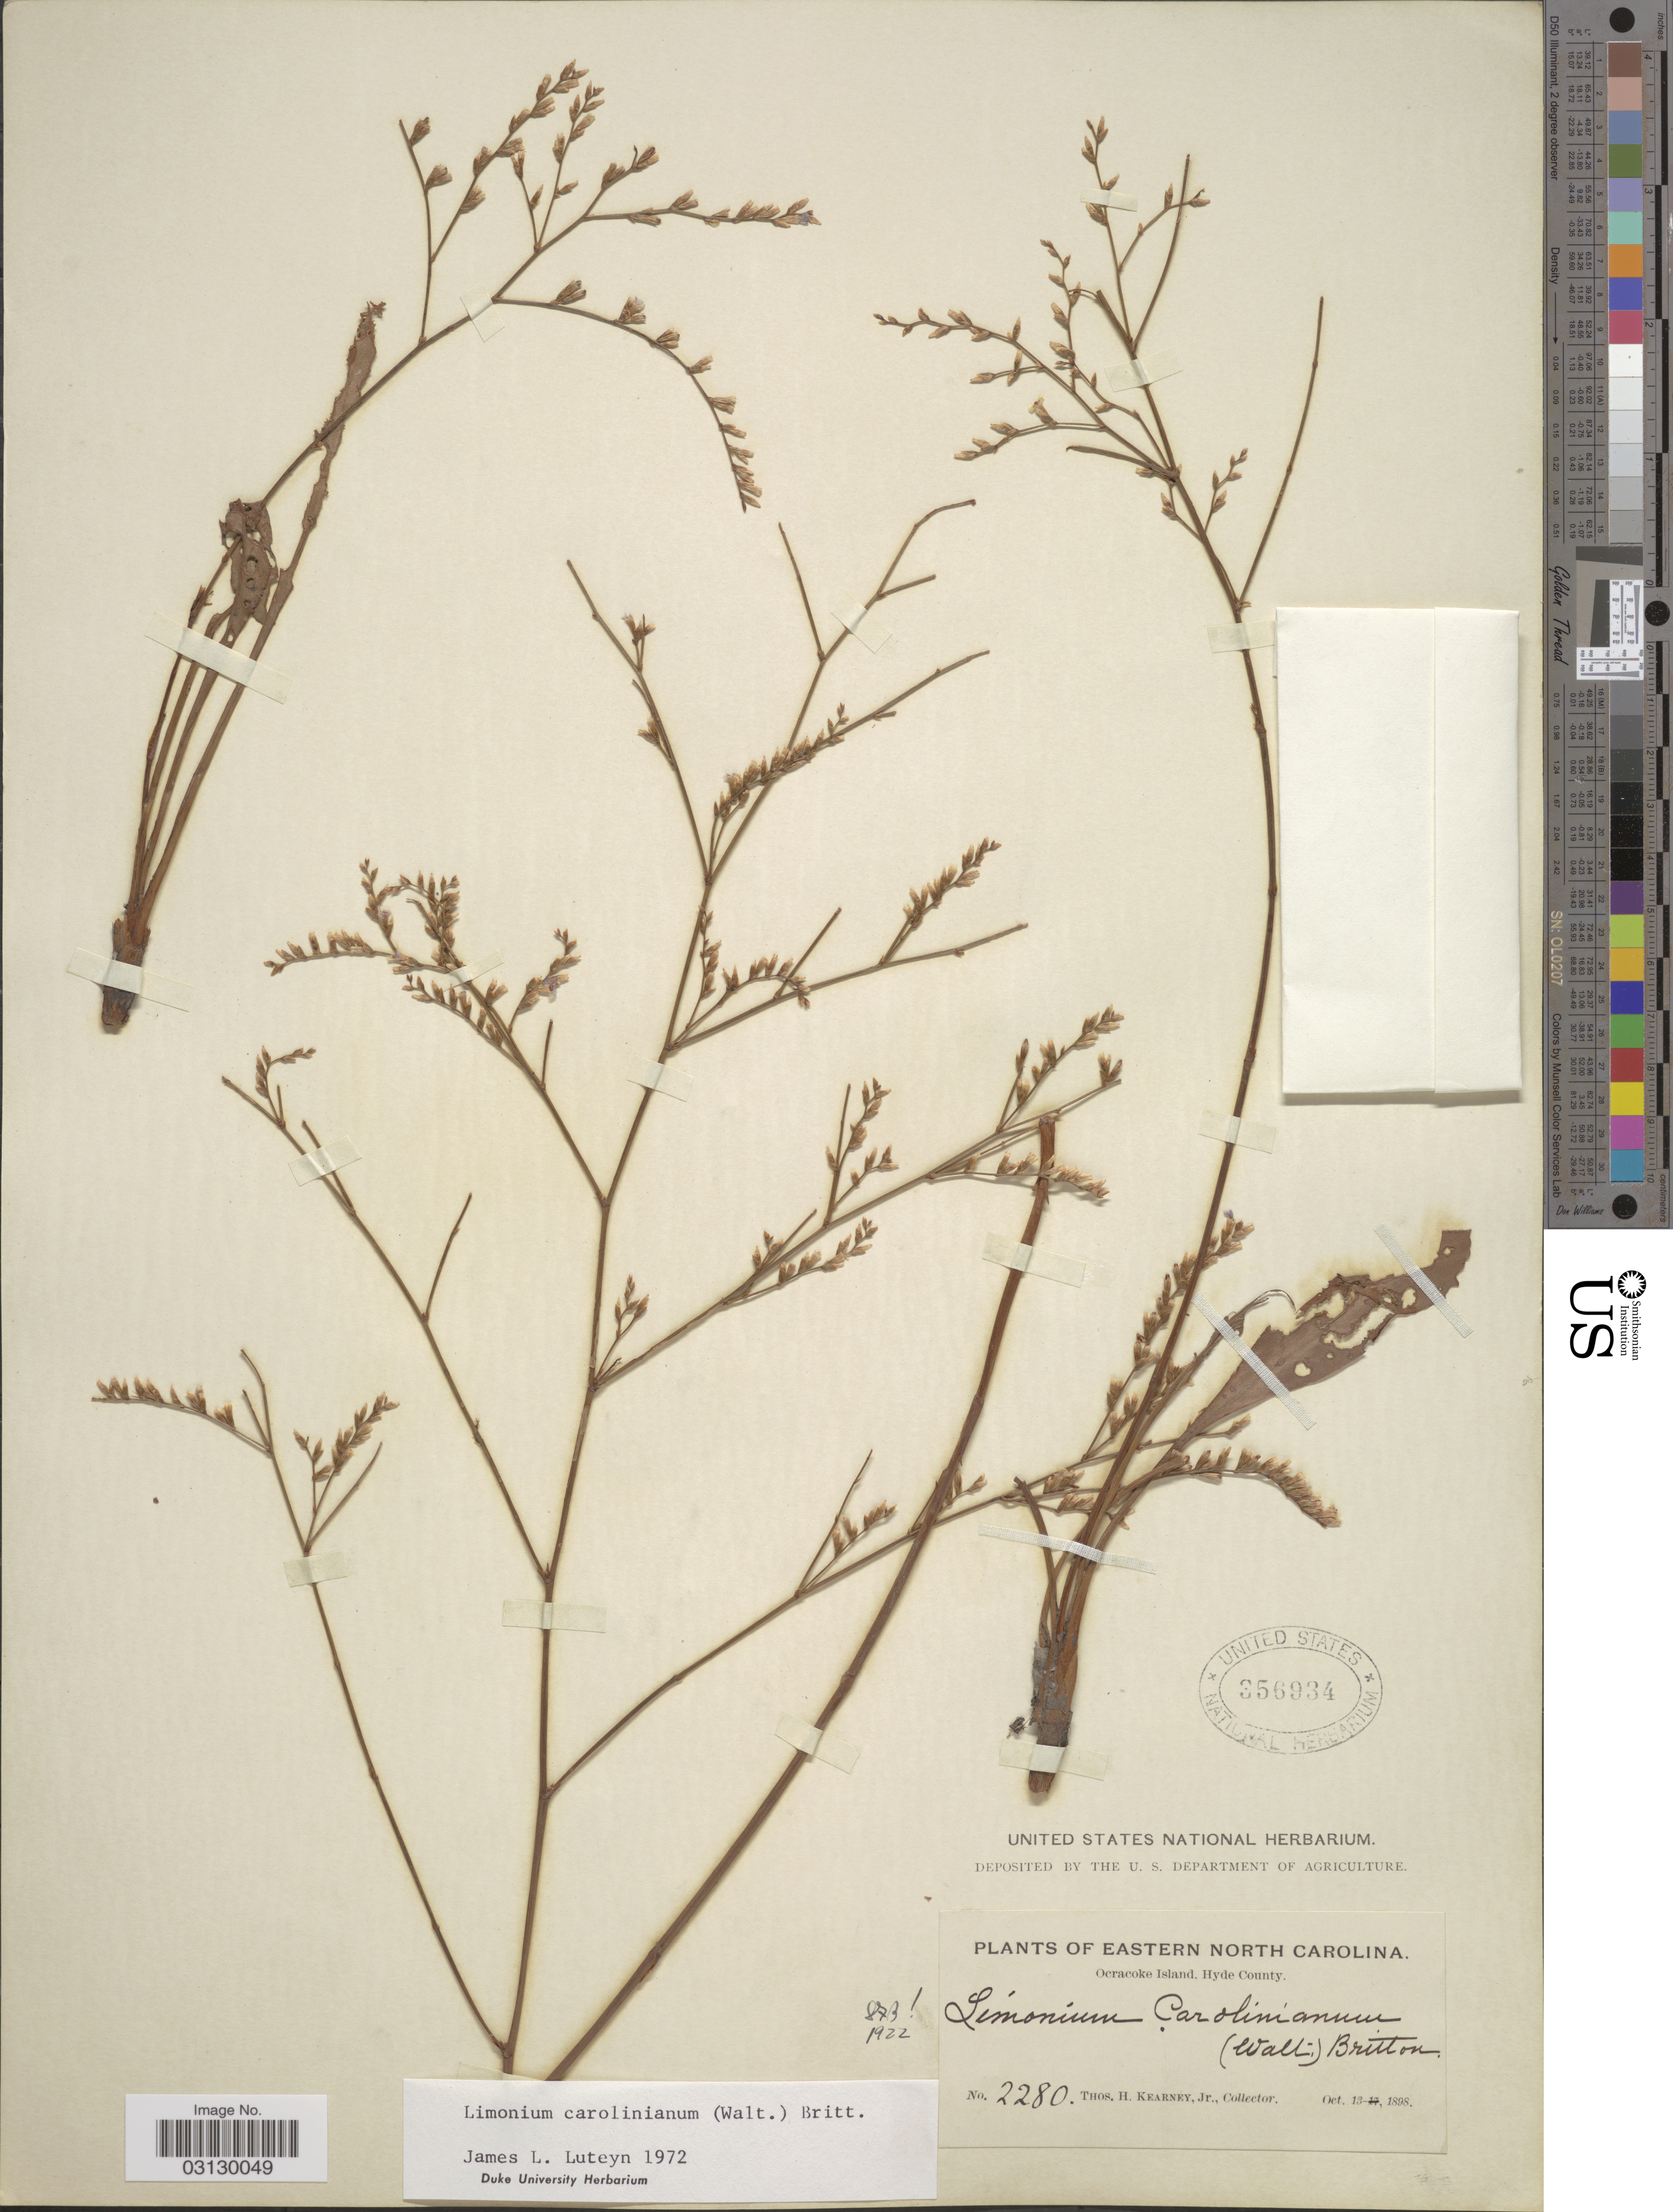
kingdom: Plantae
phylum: Tracheophyta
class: Magnoliopsida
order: Caryophyllales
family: Plumbaginaceae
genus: Limonium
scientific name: Limonium carolinianum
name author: (Walter) Britton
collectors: T. H. Kearney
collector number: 2280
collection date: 1898-10-13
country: United States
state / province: North Carolina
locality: Eastern North Carolina. Ocracoke Island, Hyde County.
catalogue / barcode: US 346934